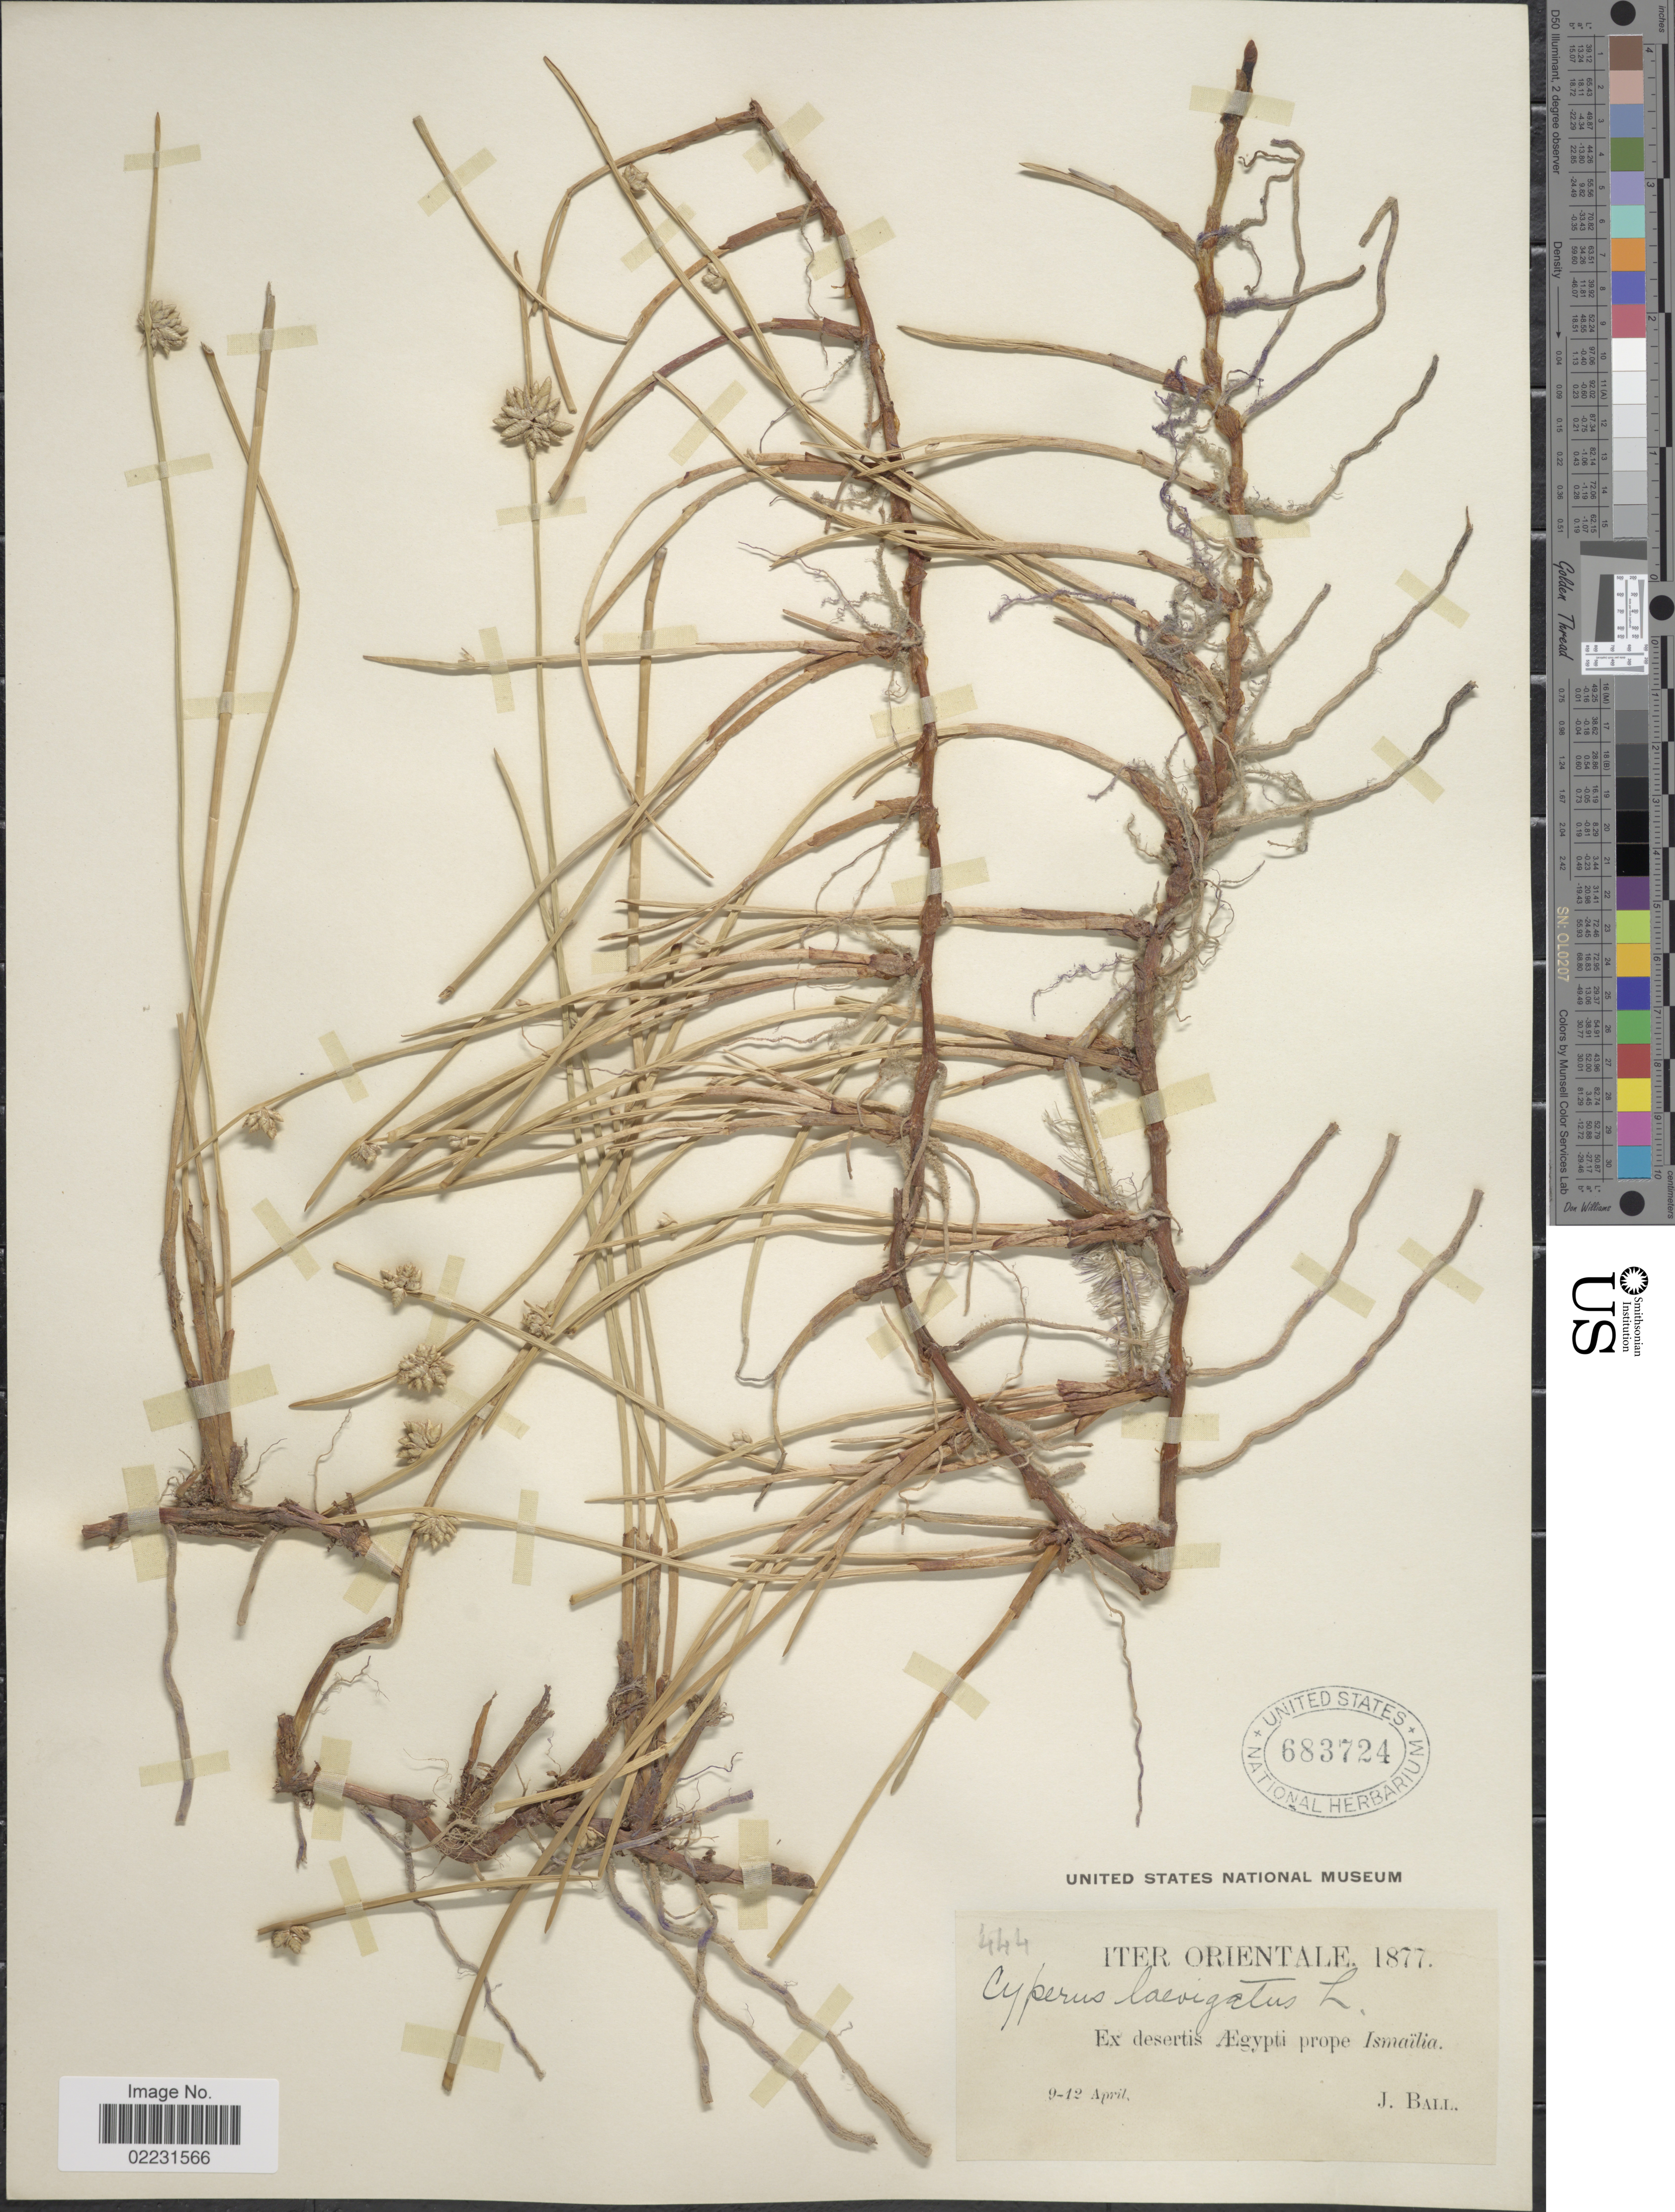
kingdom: Plantae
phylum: Tracheophyta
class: Liliopsida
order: Poales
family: Cyperaceae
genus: Cyperus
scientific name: Cyperus laevigatus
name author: L.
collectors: J. Ball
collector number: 444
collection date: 1877-04-09/1877-04-12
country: Egypt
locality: Orientale, Desertis Aegypti prope Ismailia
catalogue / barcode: US 683724